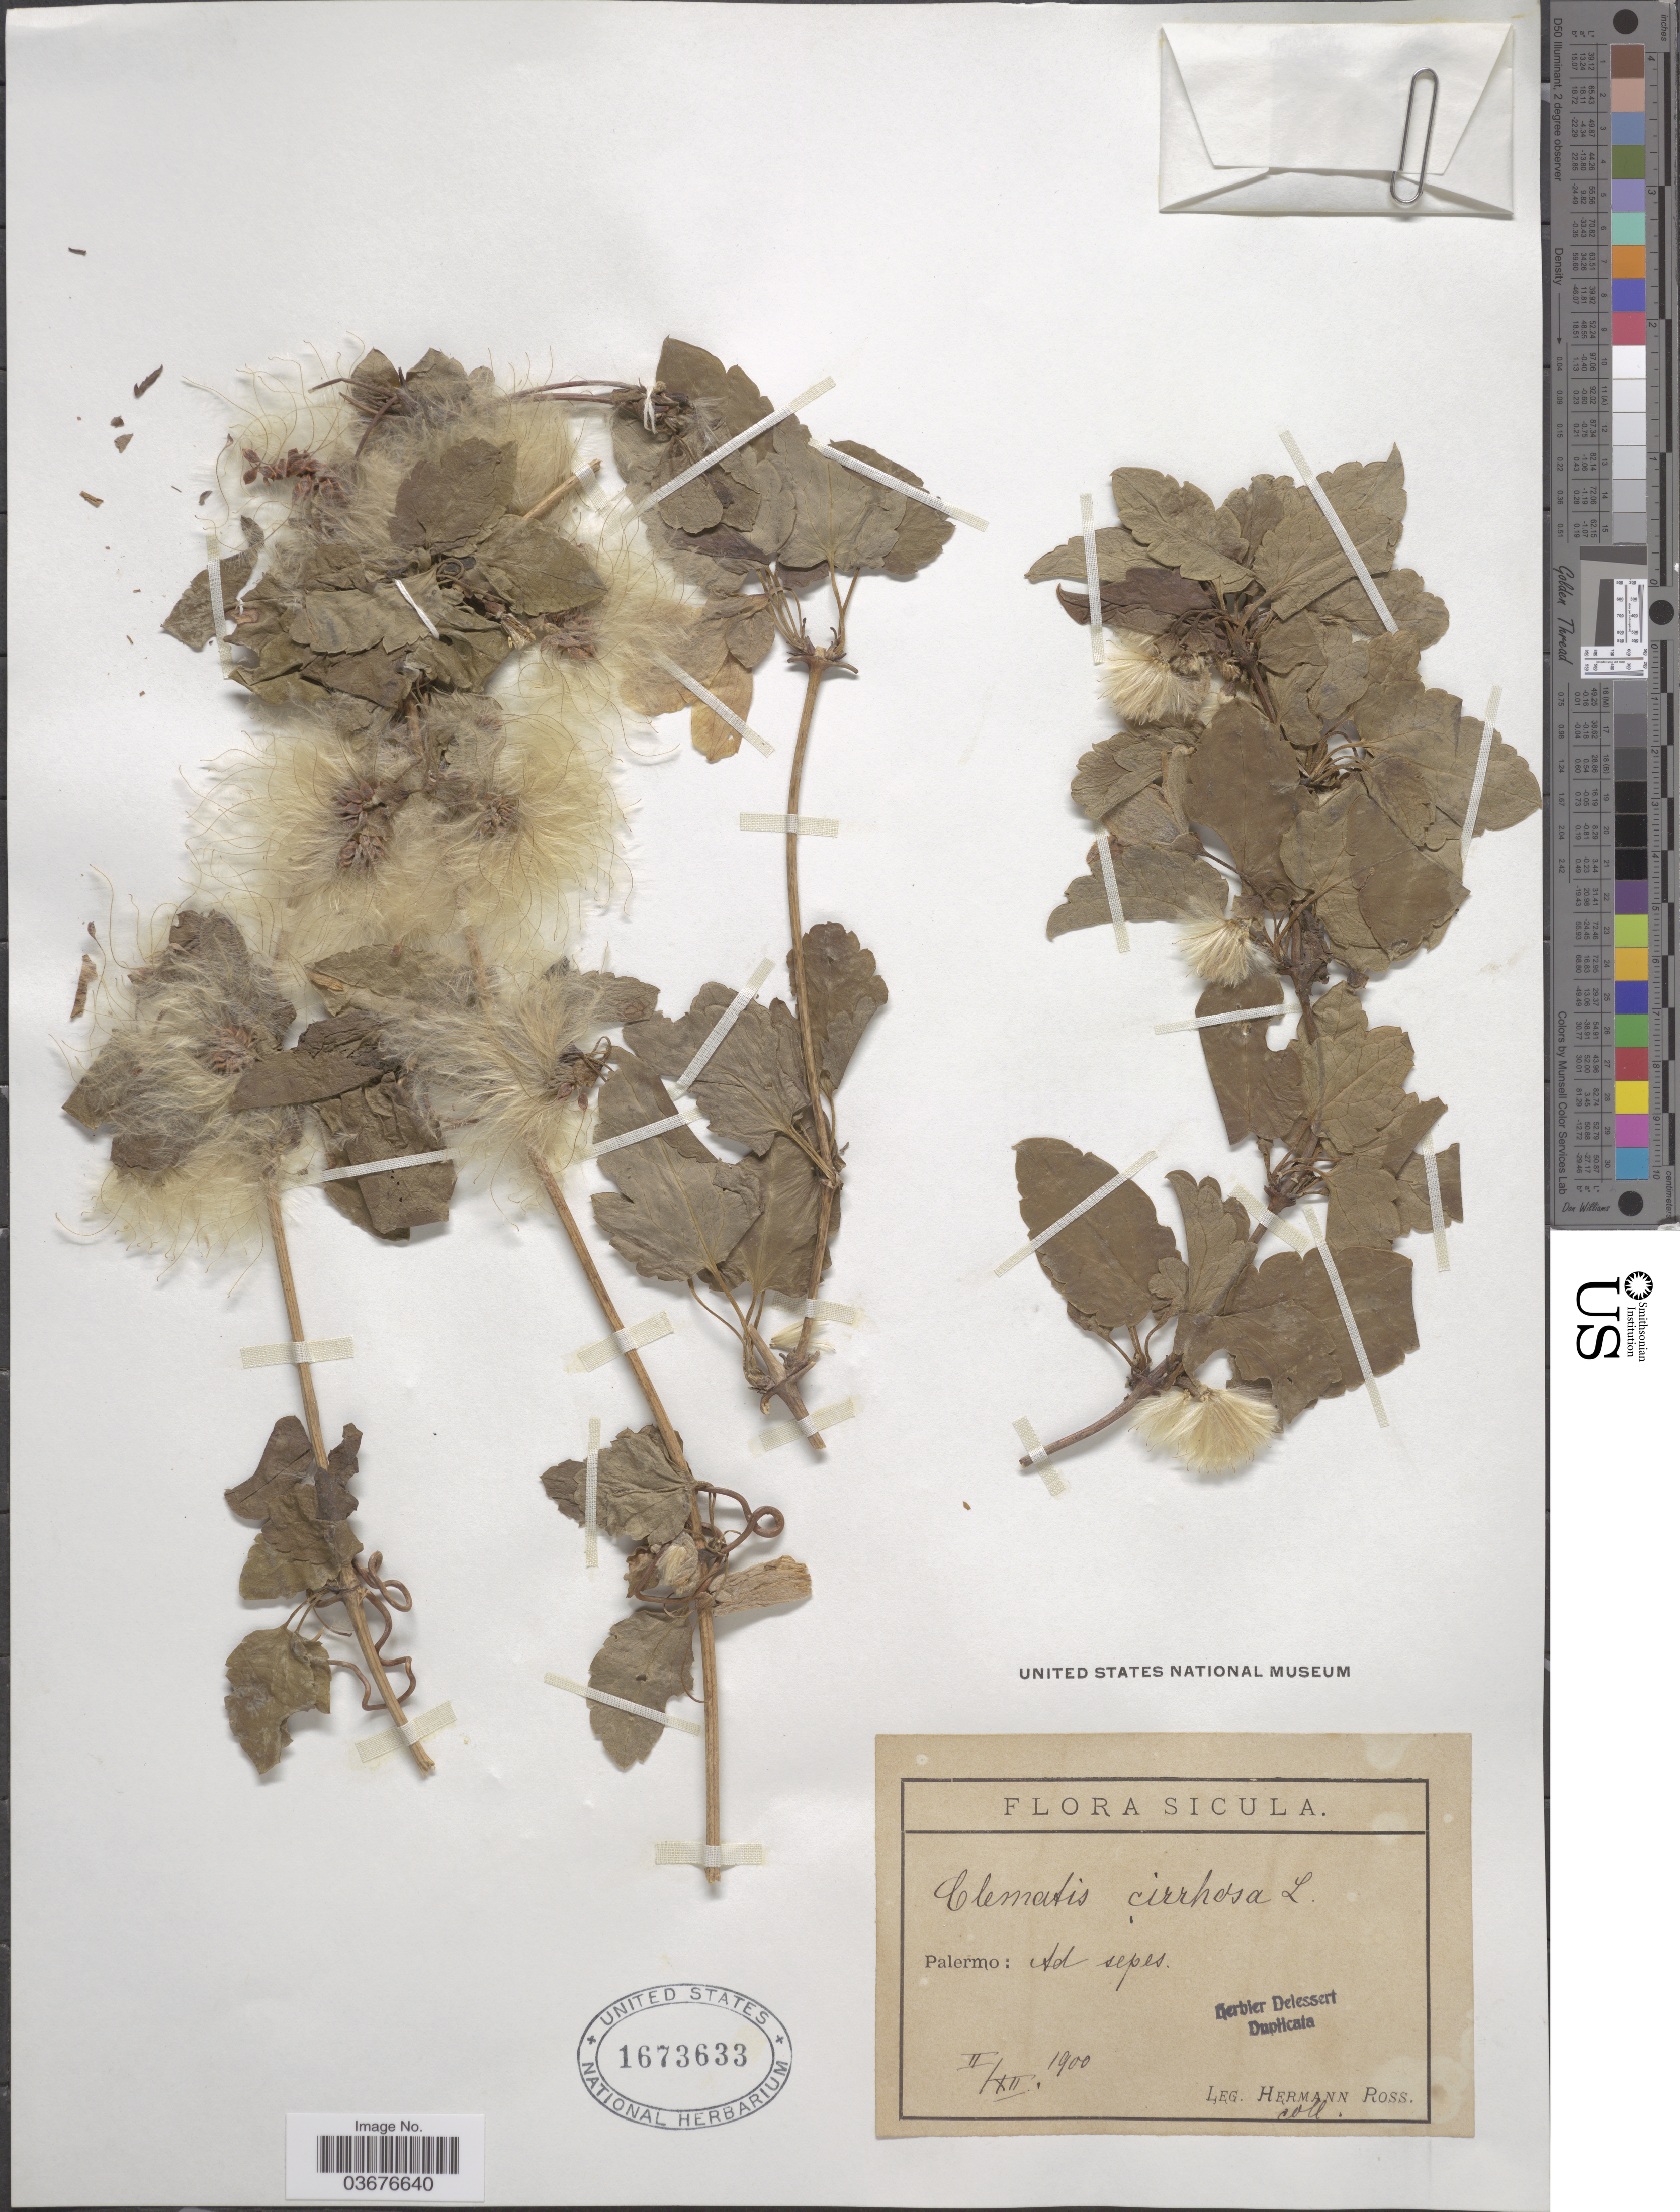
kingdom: Plantae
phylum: Tracheophyta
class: Magnoliopsida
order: Ranunculales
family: Ranunculaceae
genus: Clematis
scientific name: Clematis cirrhosa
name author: L.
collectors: H. Ross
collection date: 1900-02/1900-12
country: Italy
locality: Sicula. Palermo: Ad sepes.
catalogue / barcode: US 1673633